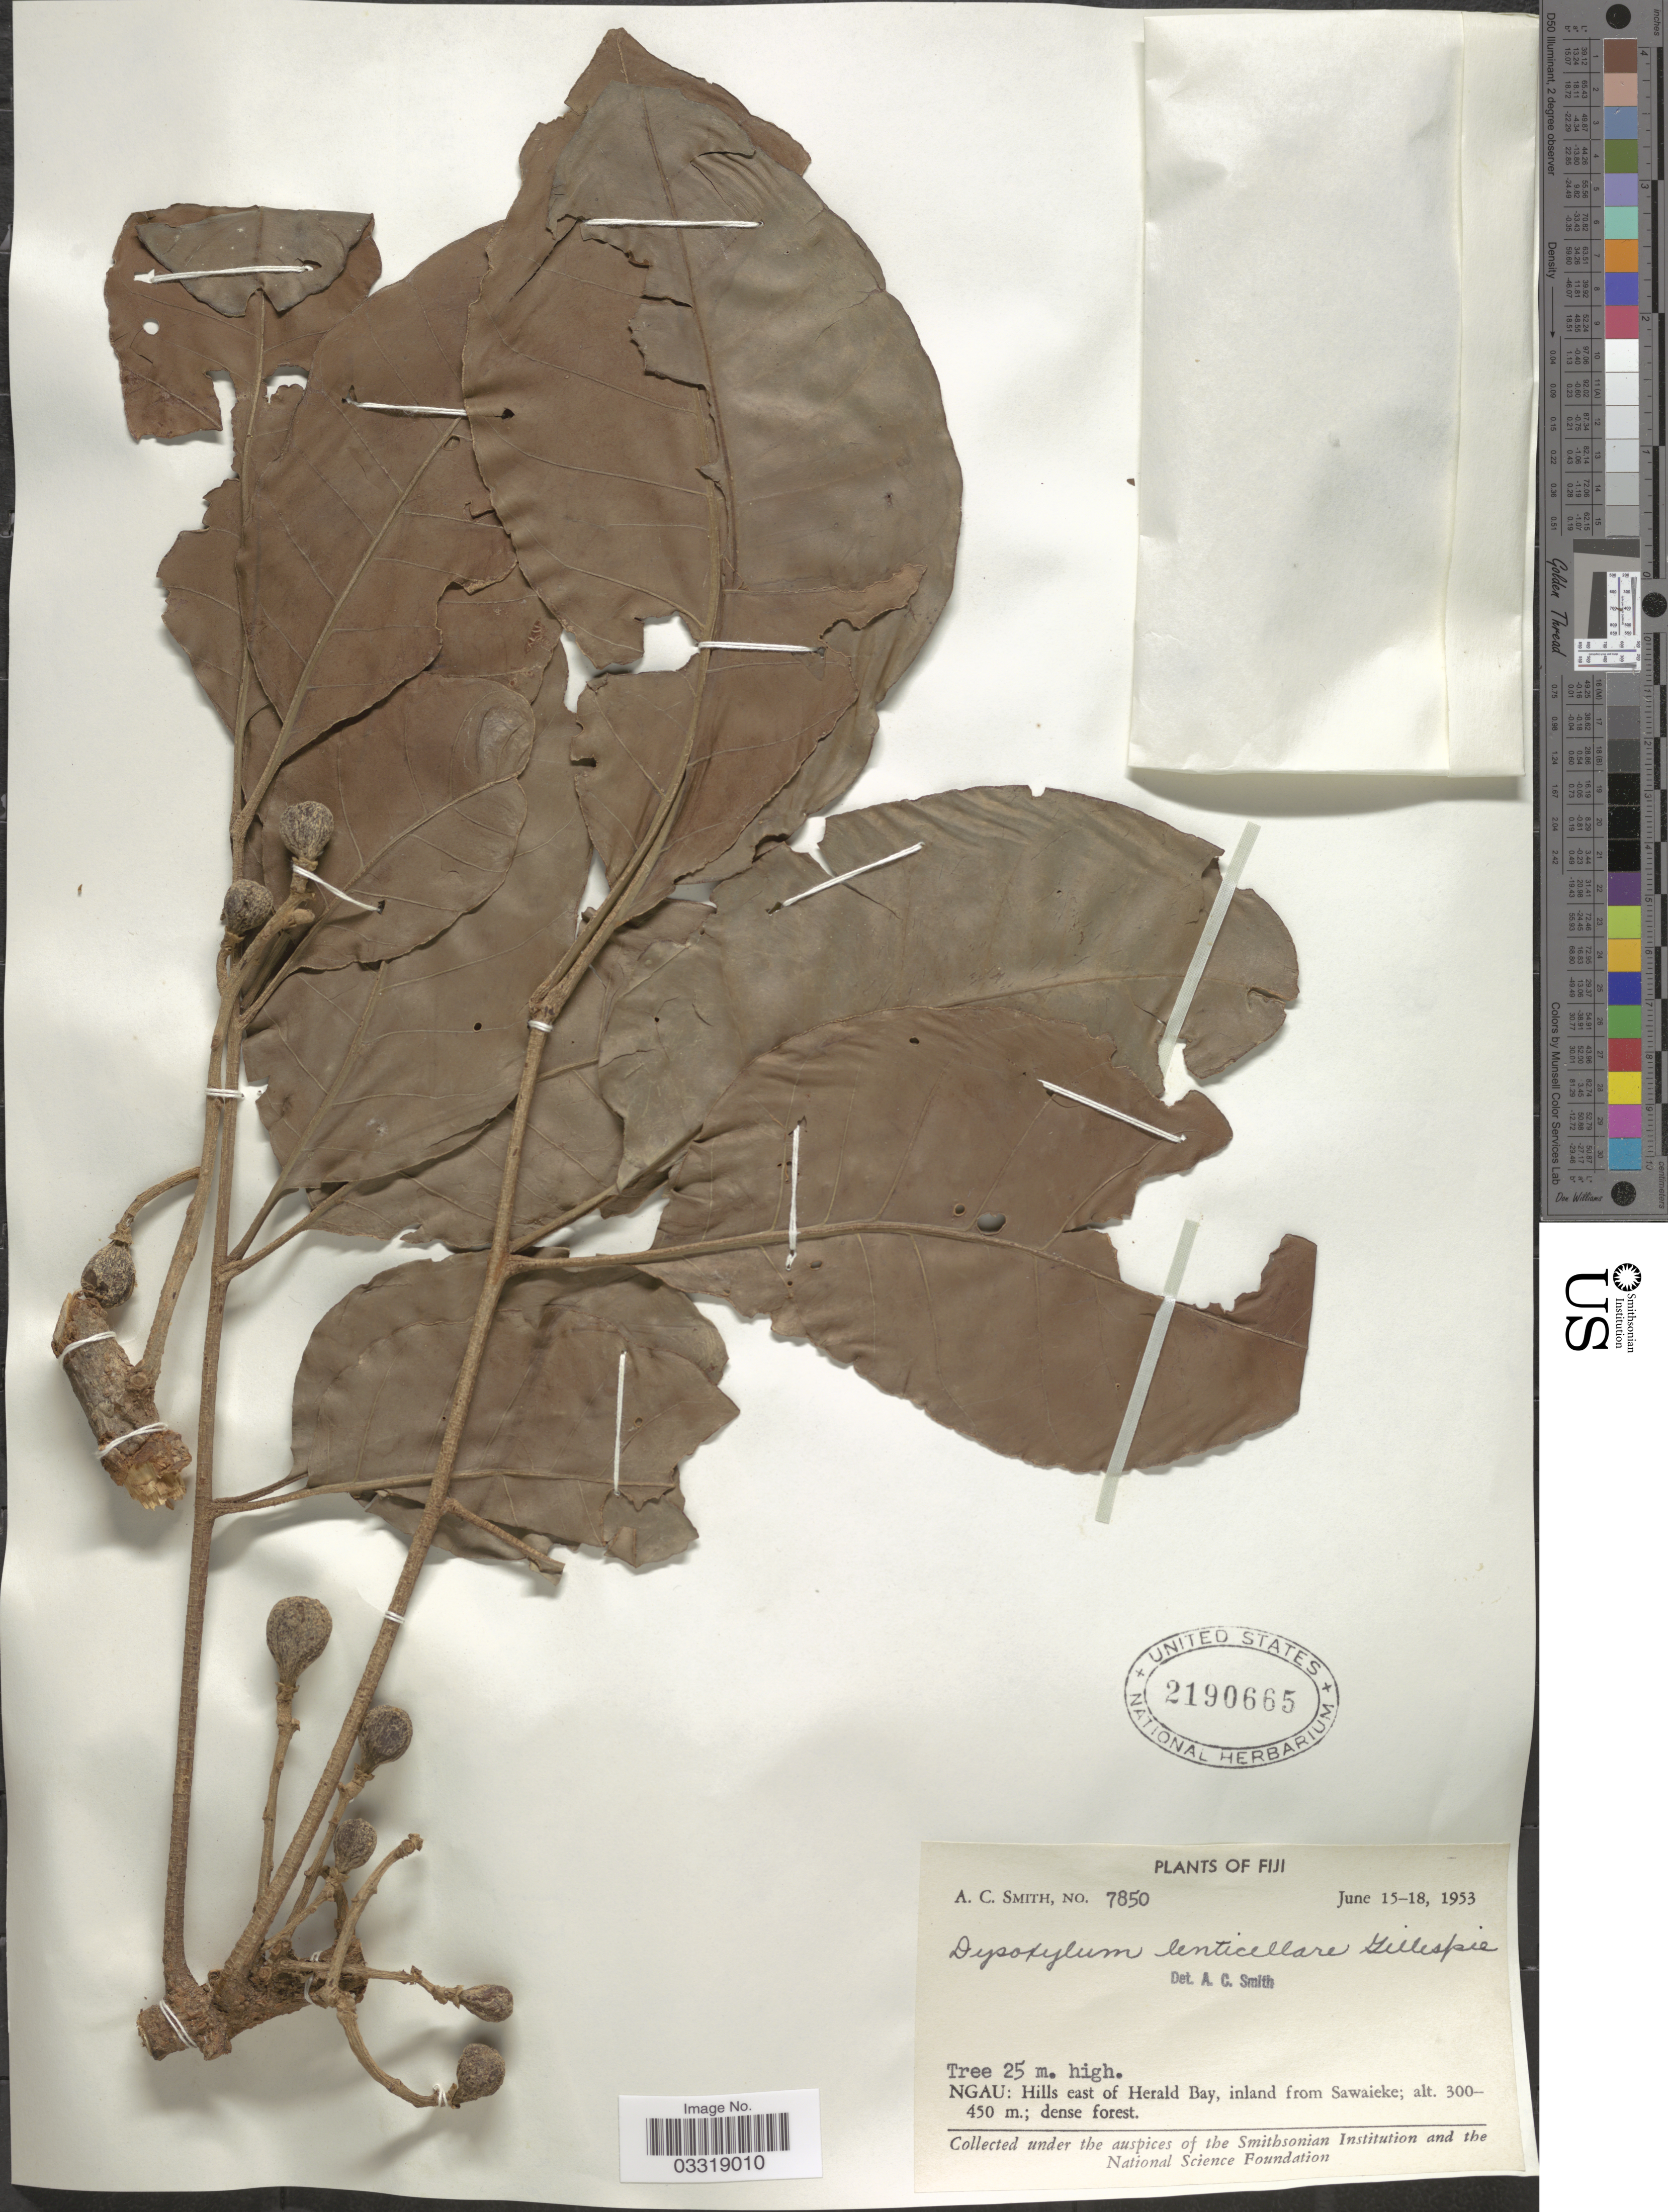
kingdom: Plantae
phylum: Tracheophyta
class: Magnoliopsida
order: Sapindales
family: Meliaceae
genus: Didymocheton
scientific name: Didymocheton lenticellaris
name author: (Gillespie) Harms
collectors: A. C. Smith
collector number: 7850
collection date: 1953-06-15/1953-06-18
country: Fiji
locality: Ngau: Hills east of Herald Bay, inland from Sawaieke.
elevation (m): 300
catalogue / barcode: US 2190665